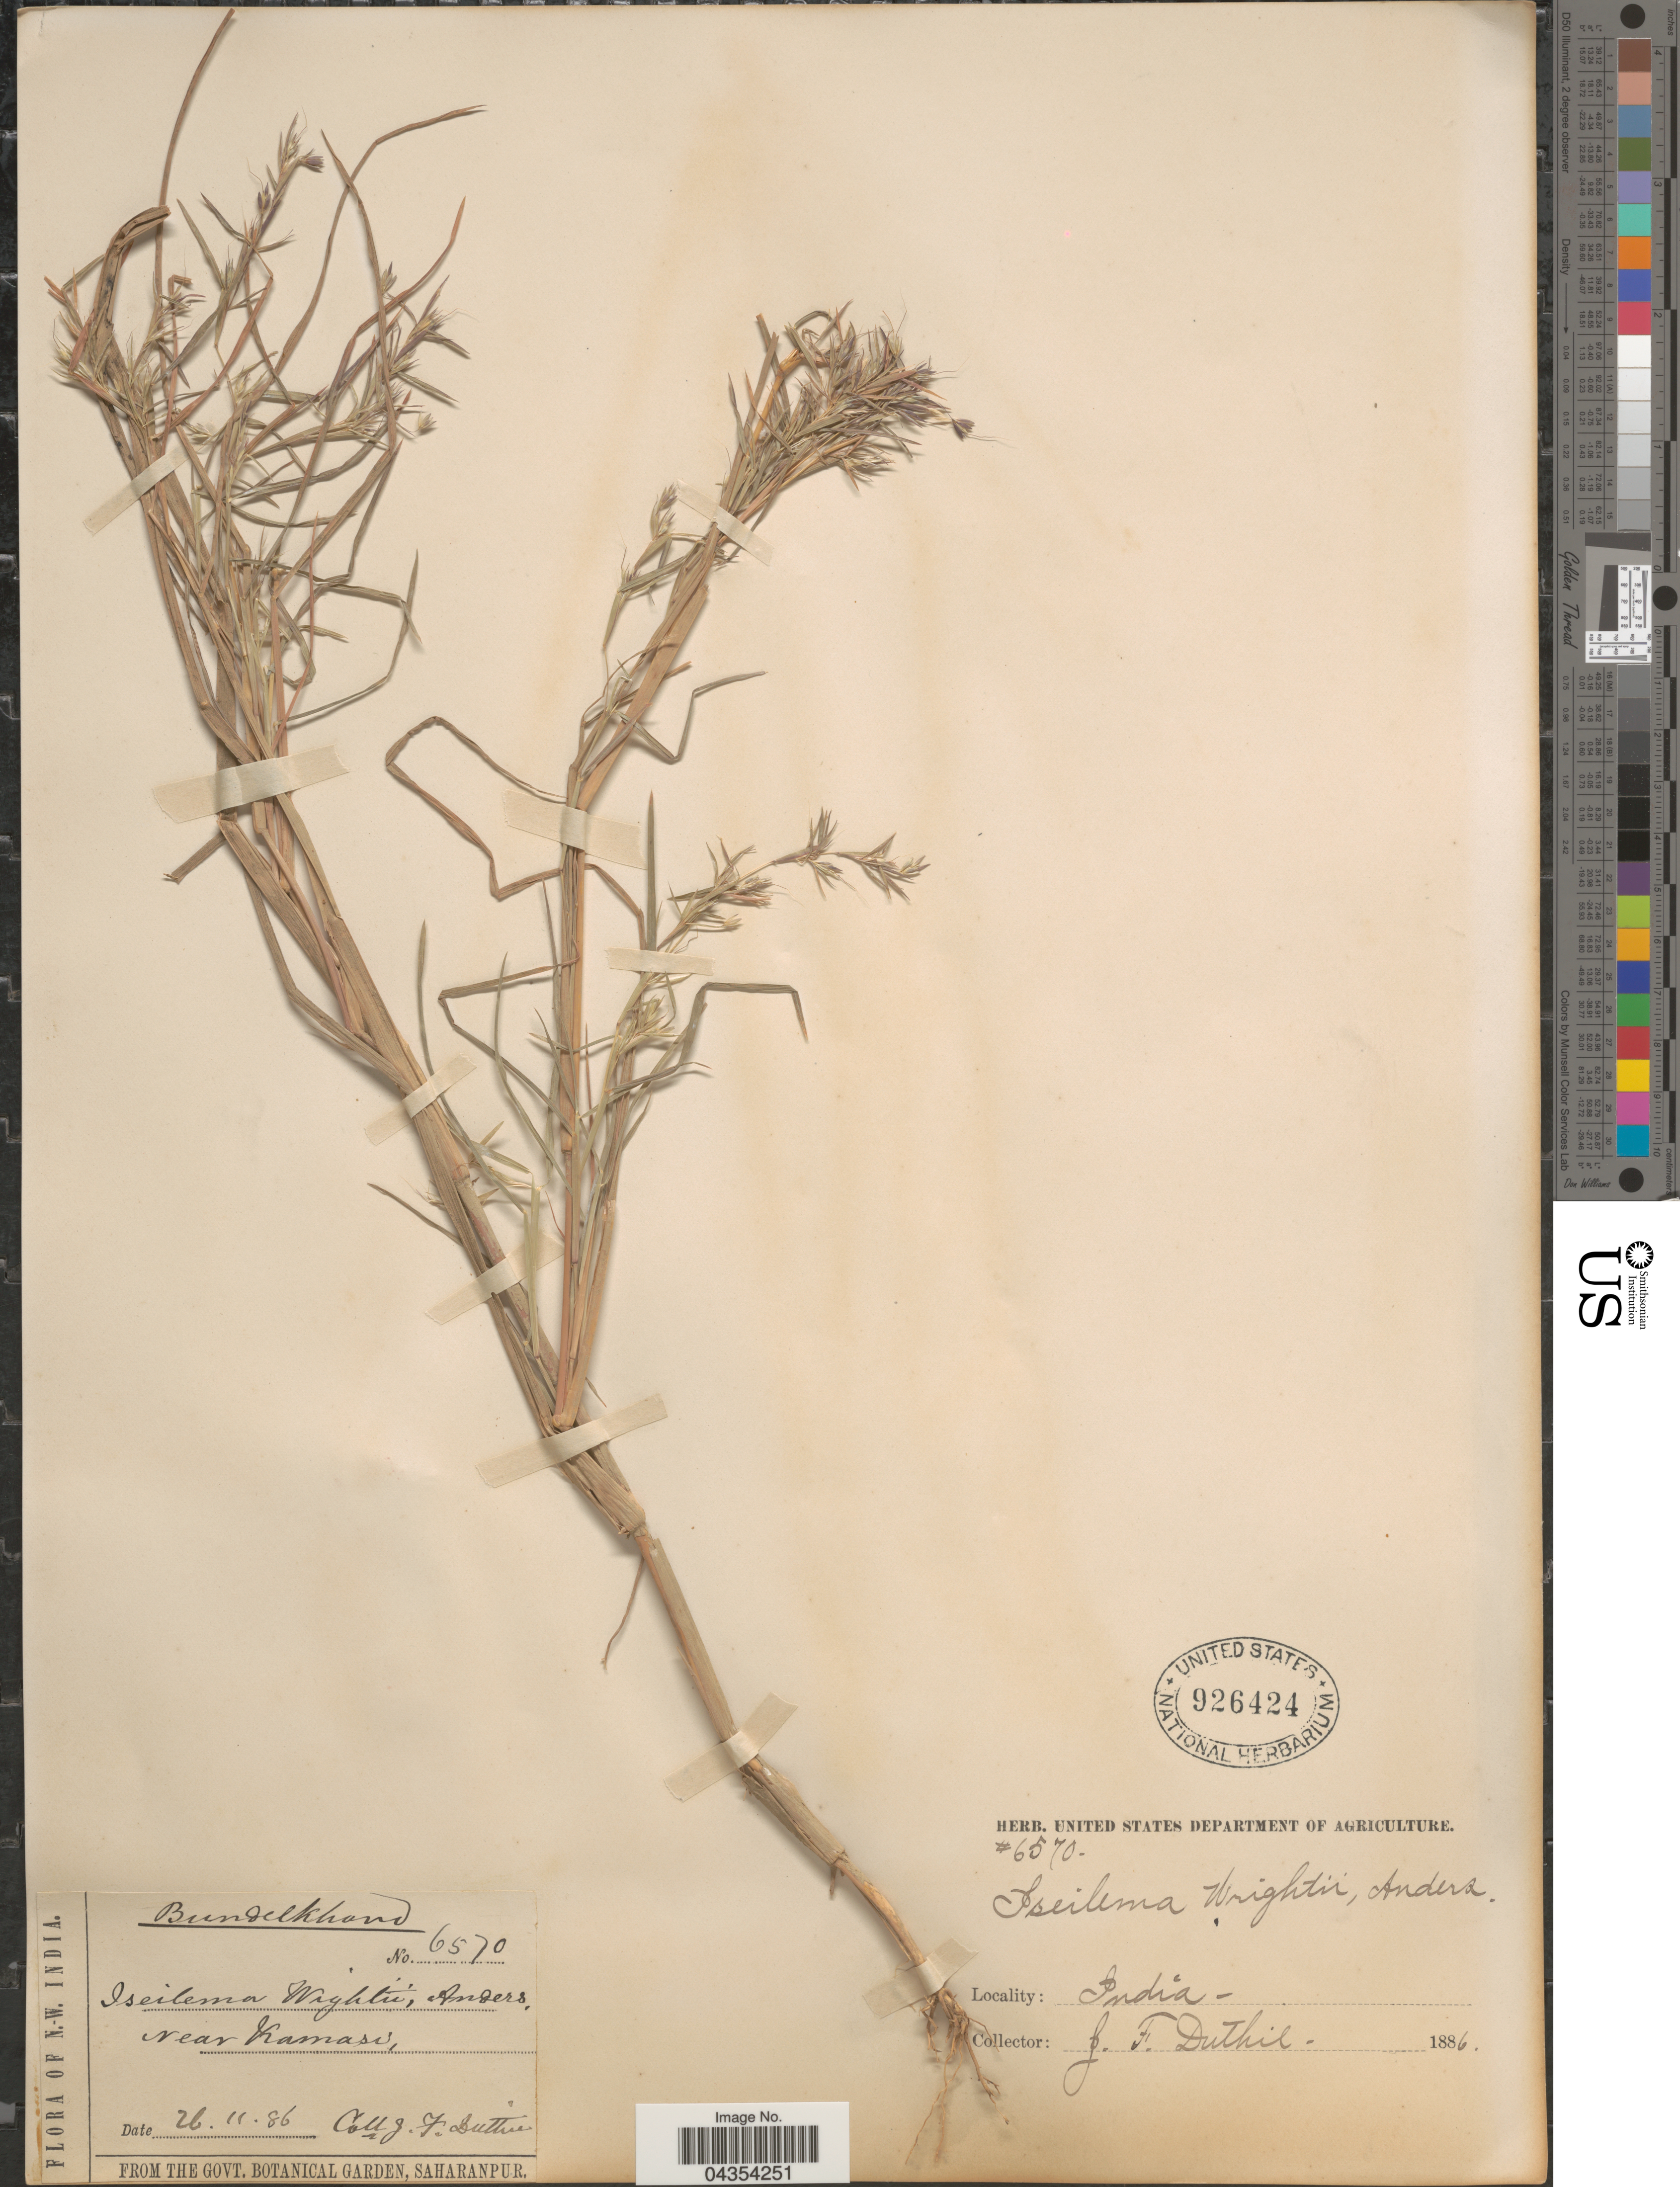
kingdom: Plantae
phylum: Tracheophyta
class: Liliopsida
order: Poales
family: Poaceae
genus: Iseilema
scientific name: Iseilema prostratum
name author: (L.) Andersson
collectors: J. F. Duthie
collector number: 6570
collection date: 1886-11-26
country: India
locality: N.-W. India. Near Kamasi.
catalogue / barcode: US 926424